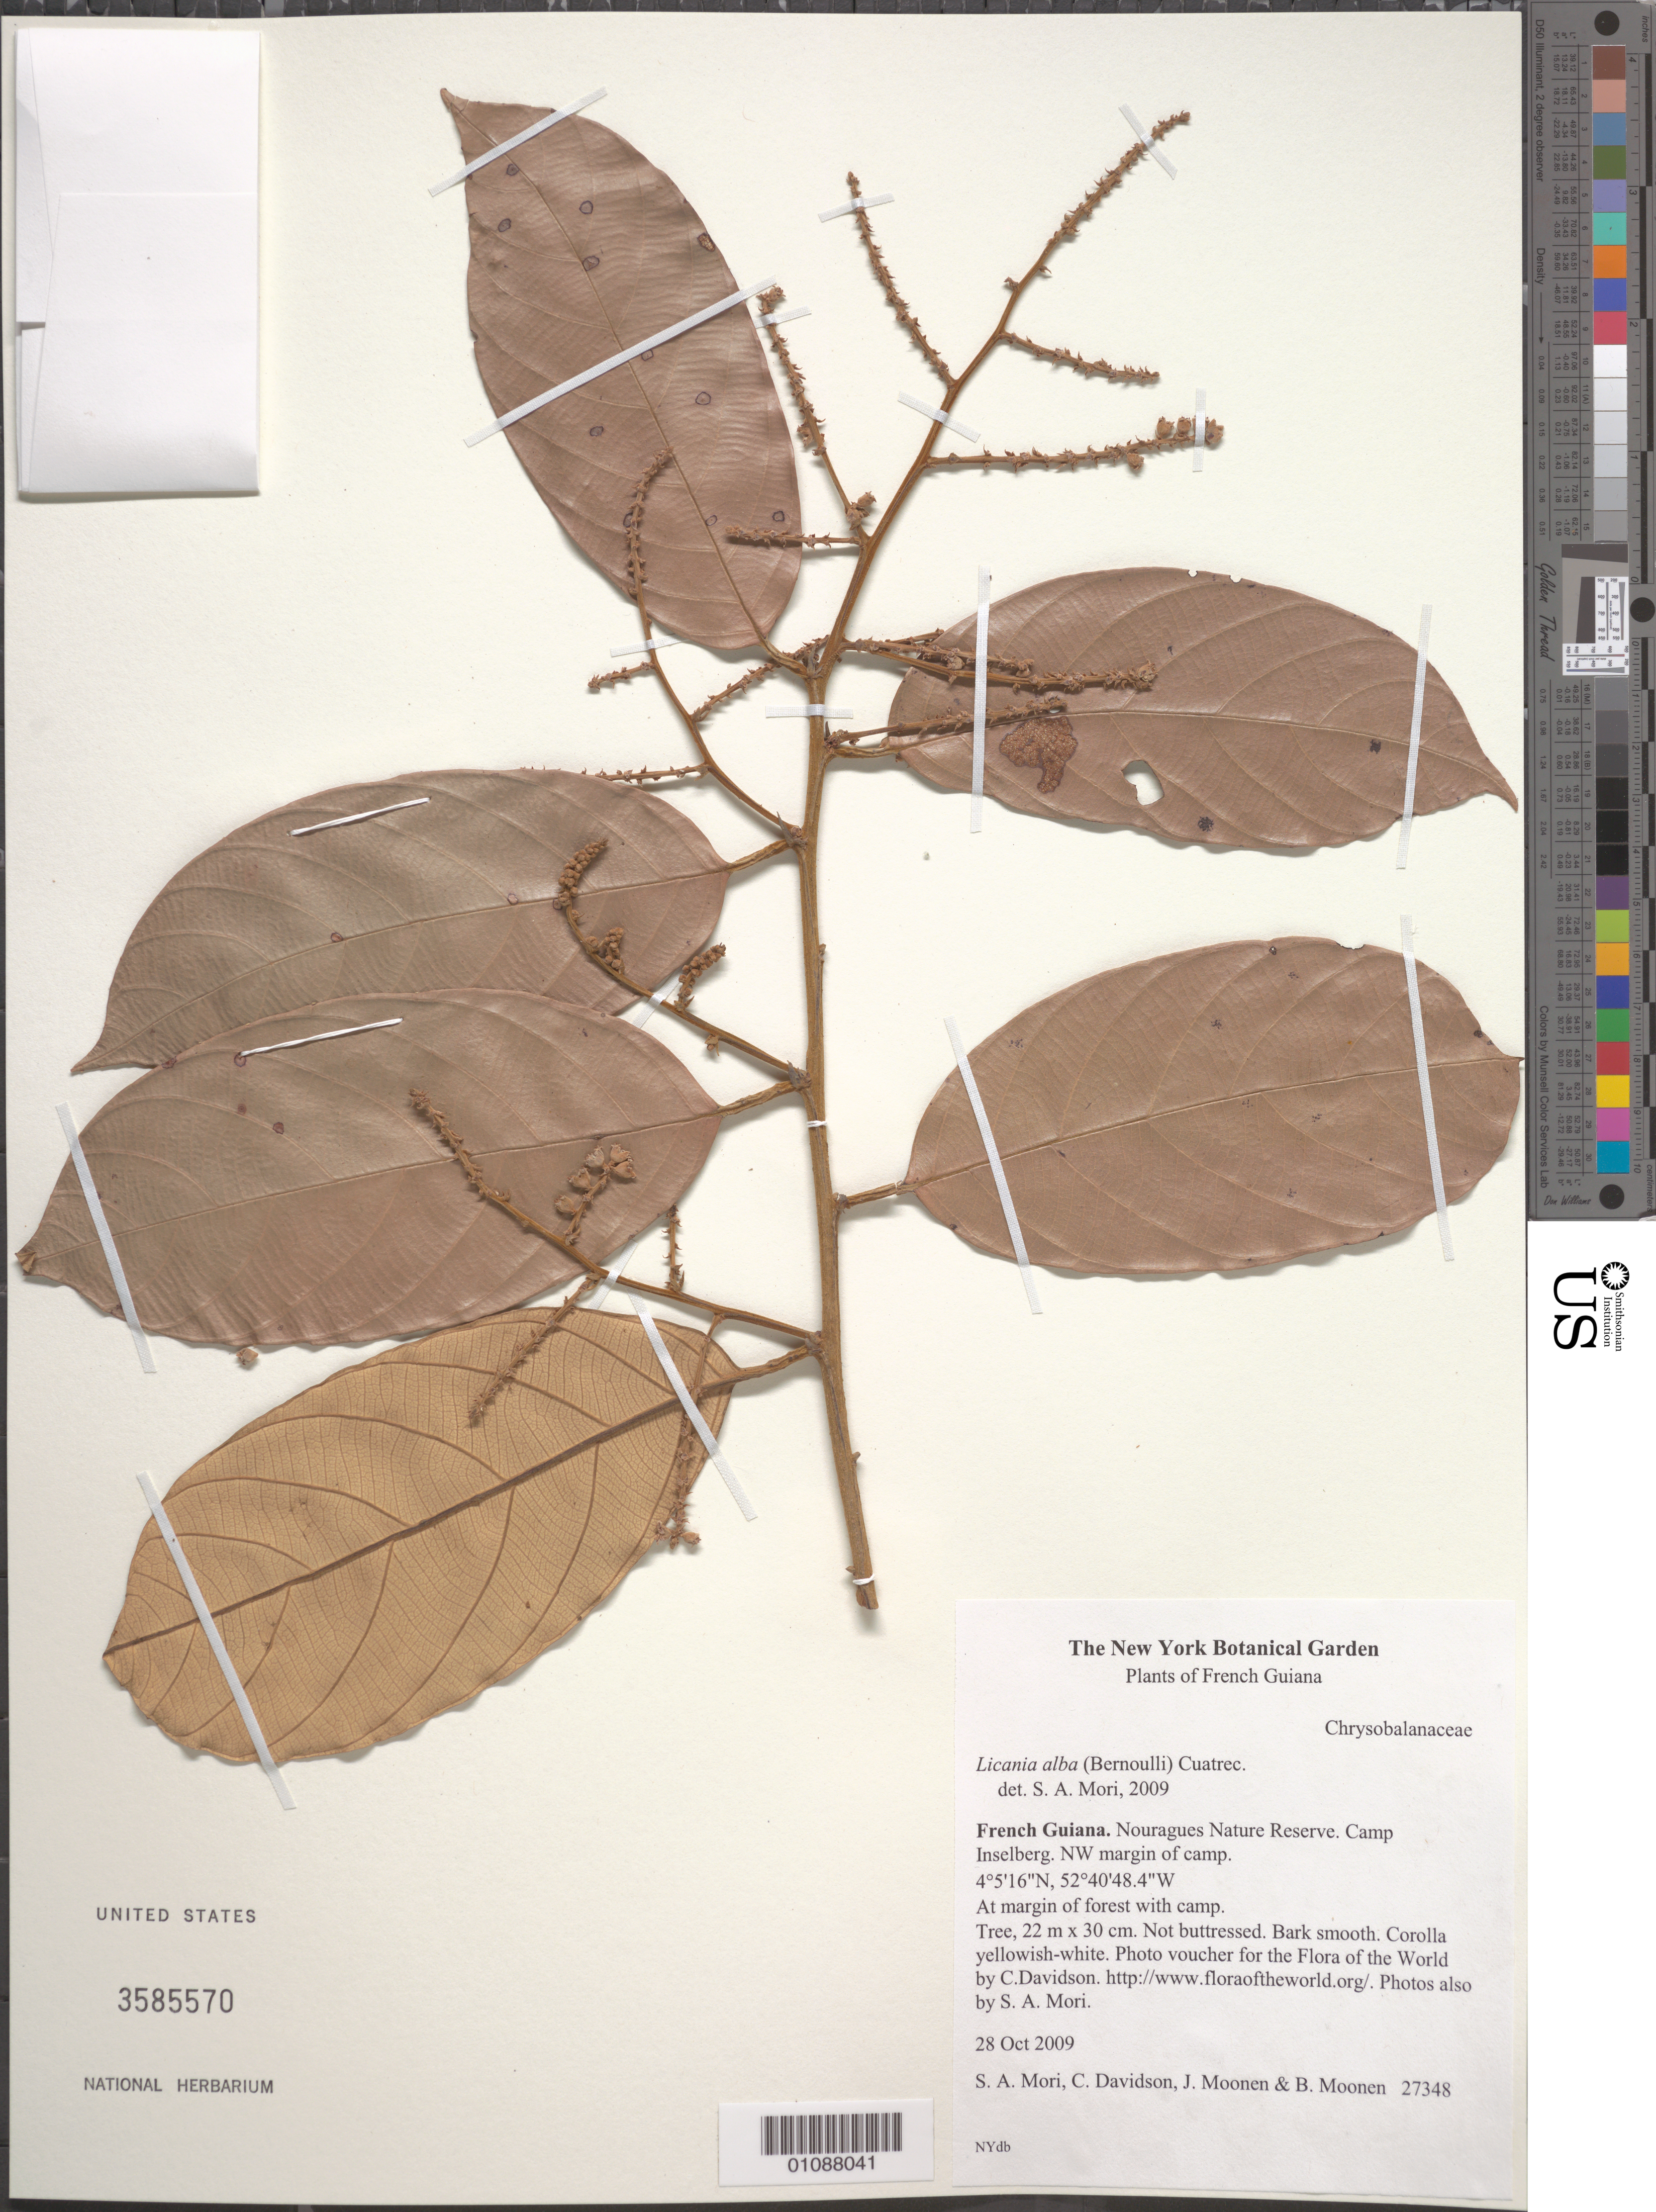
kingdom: Plantae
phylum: Tracheophyta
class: Magnoliopsida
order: Malpighiales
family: Chrysobalanaceae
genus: Licania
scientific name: Licania alba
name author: (Bernoulli) Cuatrec.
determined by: Mori, Scott A.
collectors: S. Mori, C. Davidson, J. Moonen & B. Moonen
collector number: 27348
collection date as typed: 28-Oct-09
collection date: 2009-10-28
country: French Guiana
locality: Nourages Nature Reserve. Camp Inselberg. NW margin of camp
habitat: At margin of forest with camp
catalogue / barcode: US 3585570